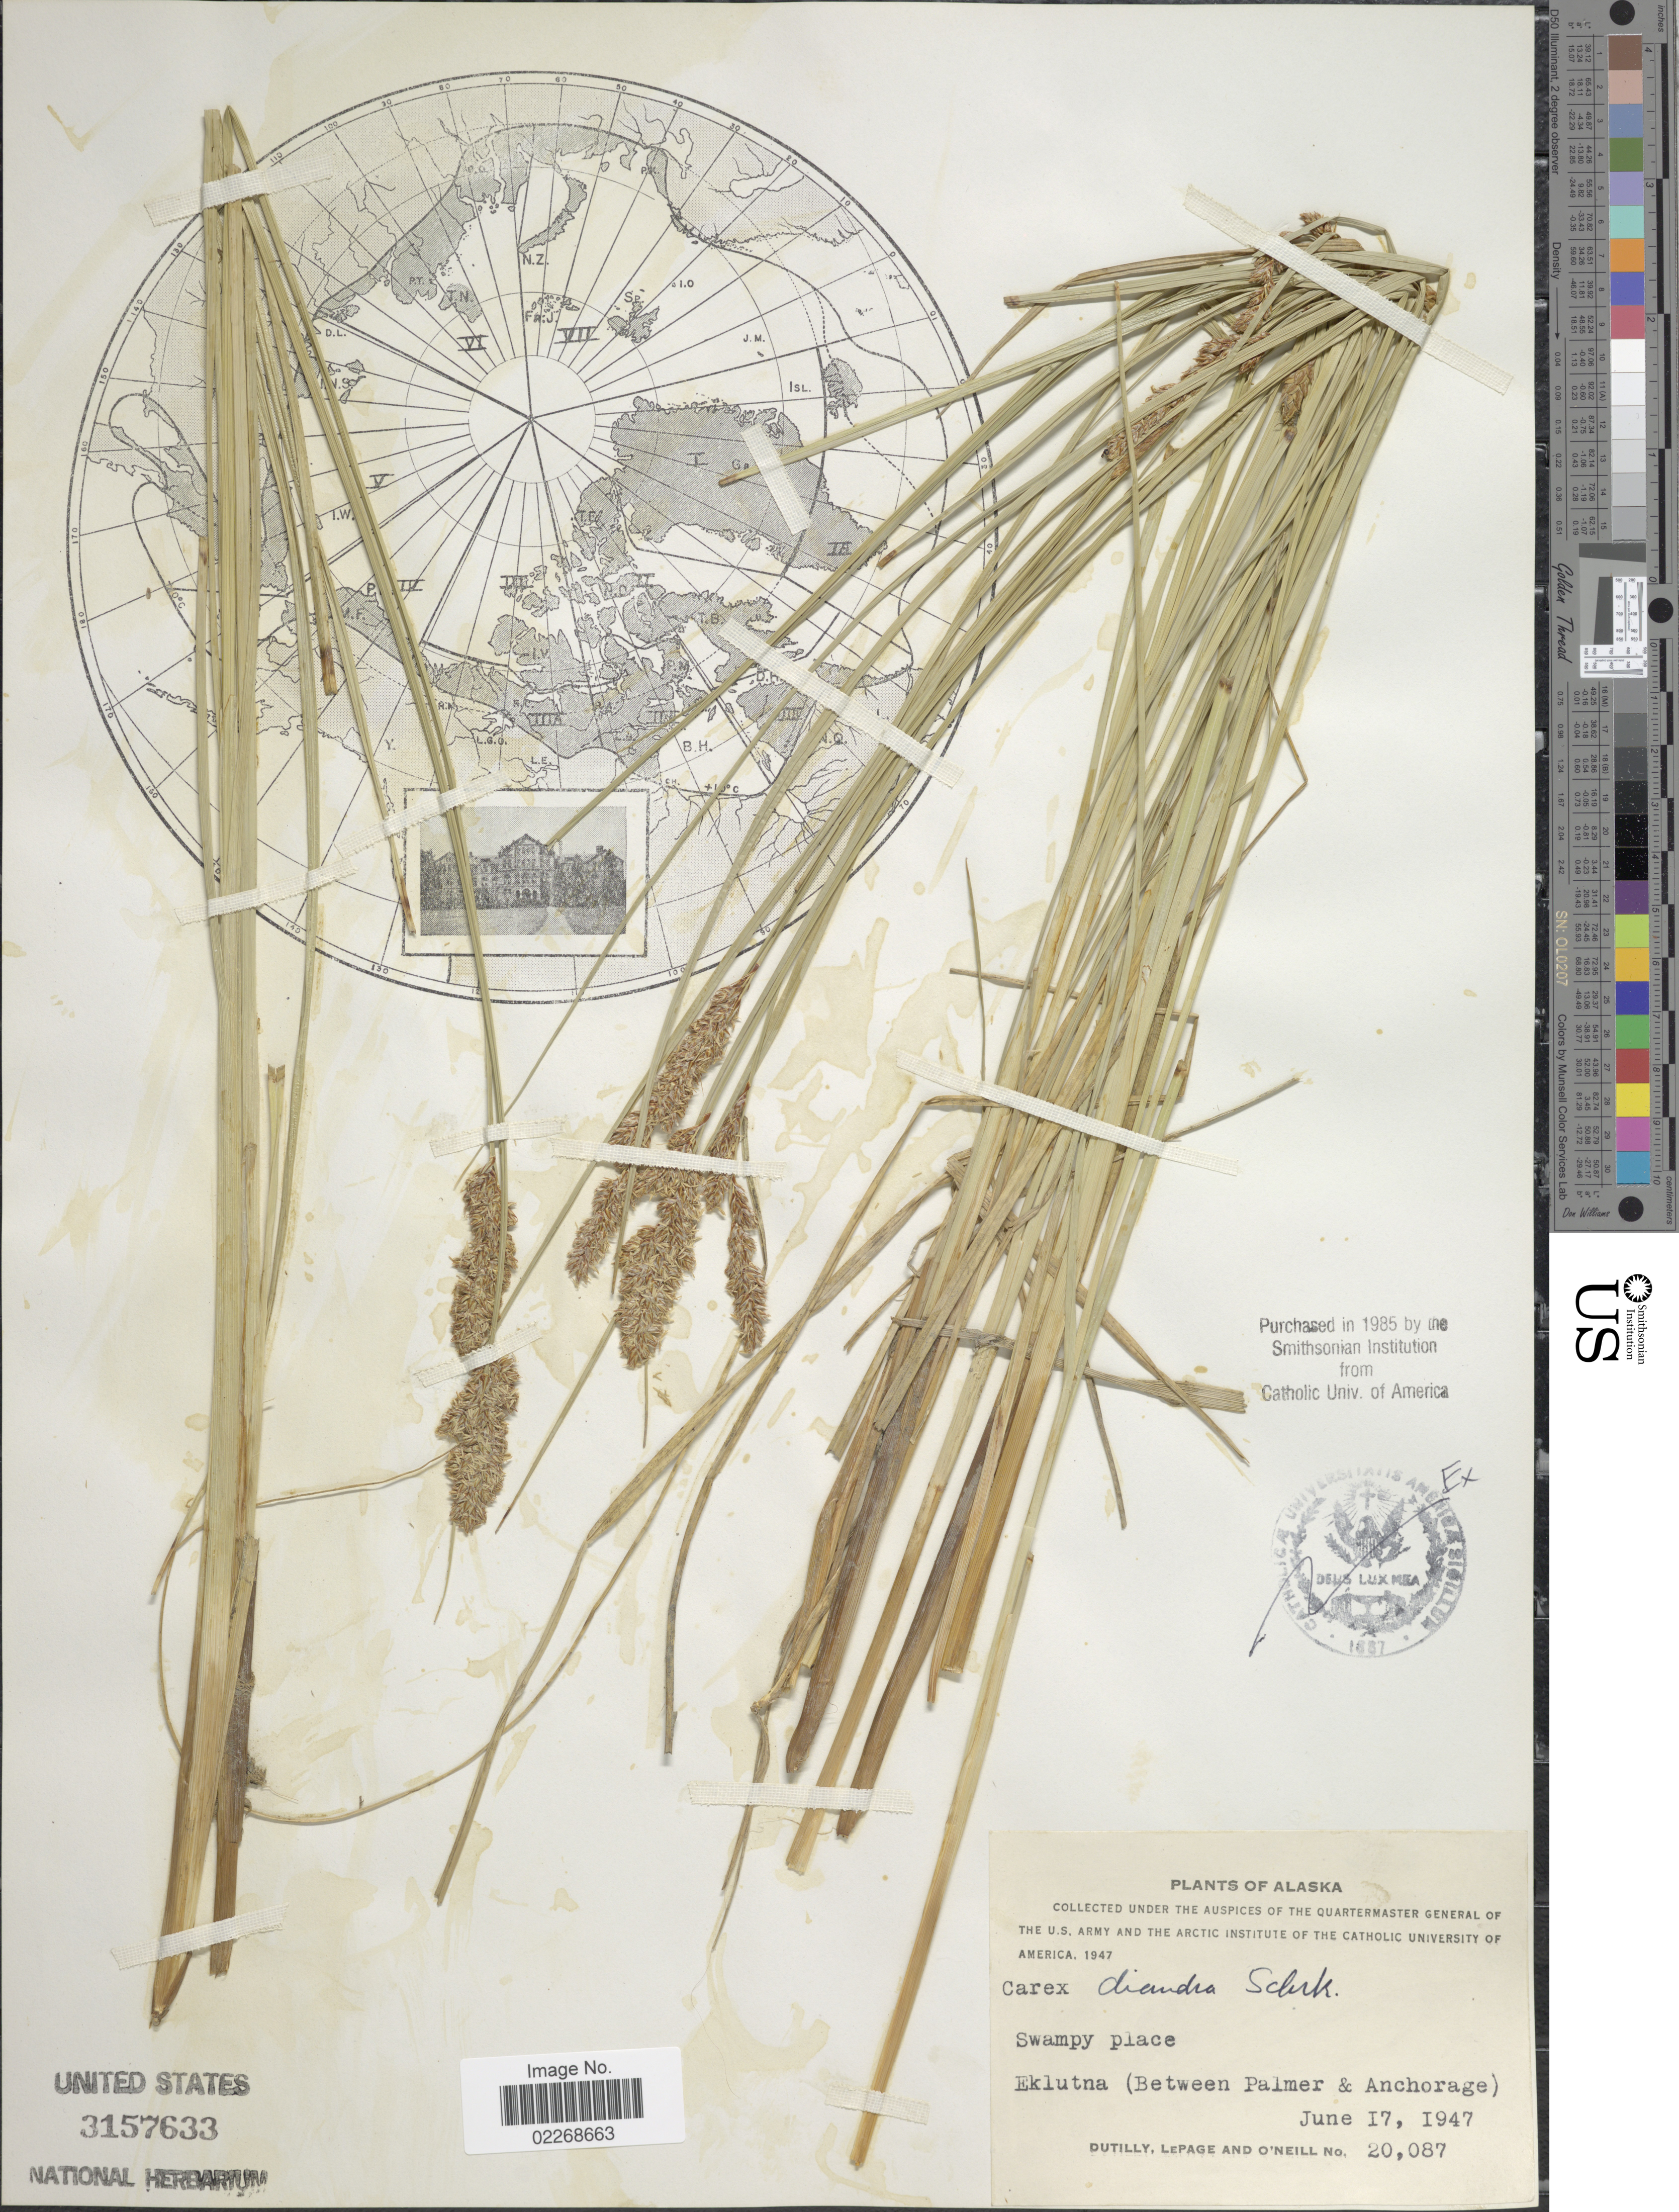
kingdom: Plantae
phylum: Tracheophyta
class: Liliopsida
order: Poales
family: Cyperaceae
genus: Carex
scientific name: Carex diandra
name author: Schrank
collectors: -. Dutilly, -. LePage & -. O'Neill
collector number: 20087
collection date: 1947-06-17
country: United States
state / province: Alaska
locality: Swampy place. Eklutna (Between Palmer & Anchorage)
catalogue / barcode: US 3157633